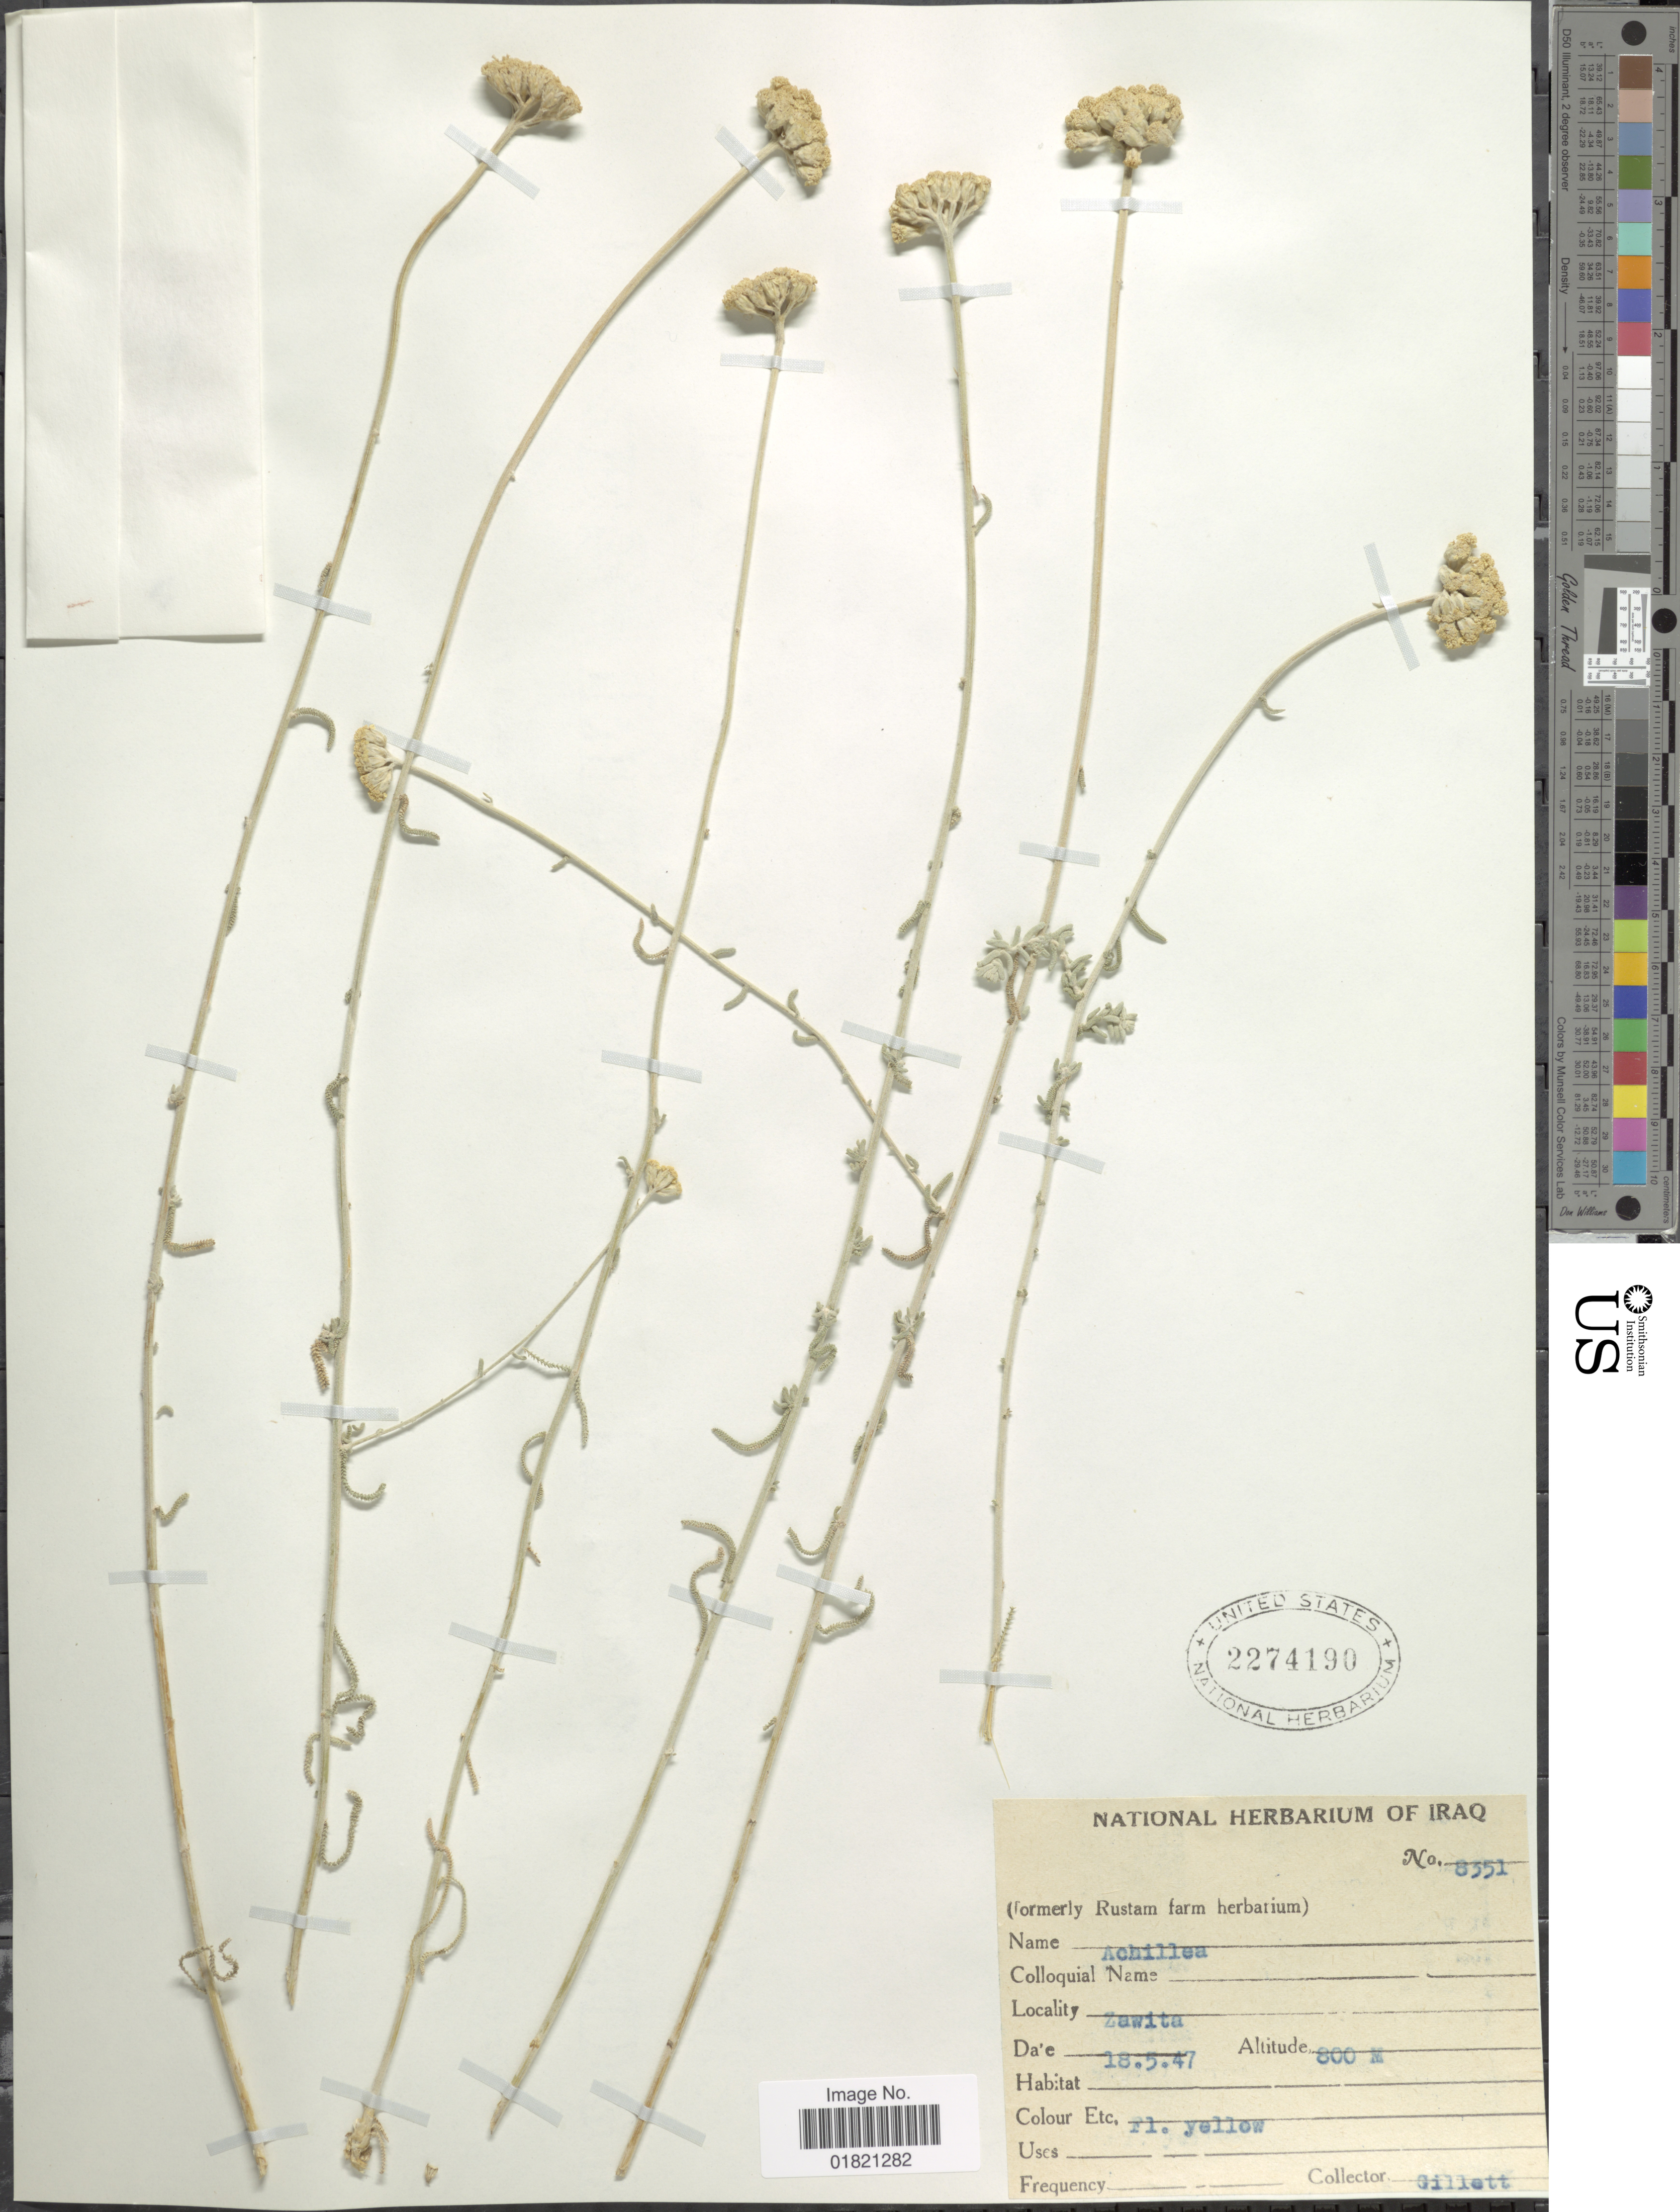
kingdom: Plantae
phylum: Tracheophyta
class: Magnoliopsida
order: Asterales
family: Asteraceae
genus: Achillea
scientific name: Achillea sp.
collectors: Gillett, --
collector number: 8351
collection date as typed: Transcribed d/m/y: 18/5/47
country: Iraq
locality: Zawita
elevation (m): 800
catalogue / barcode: US 2274190